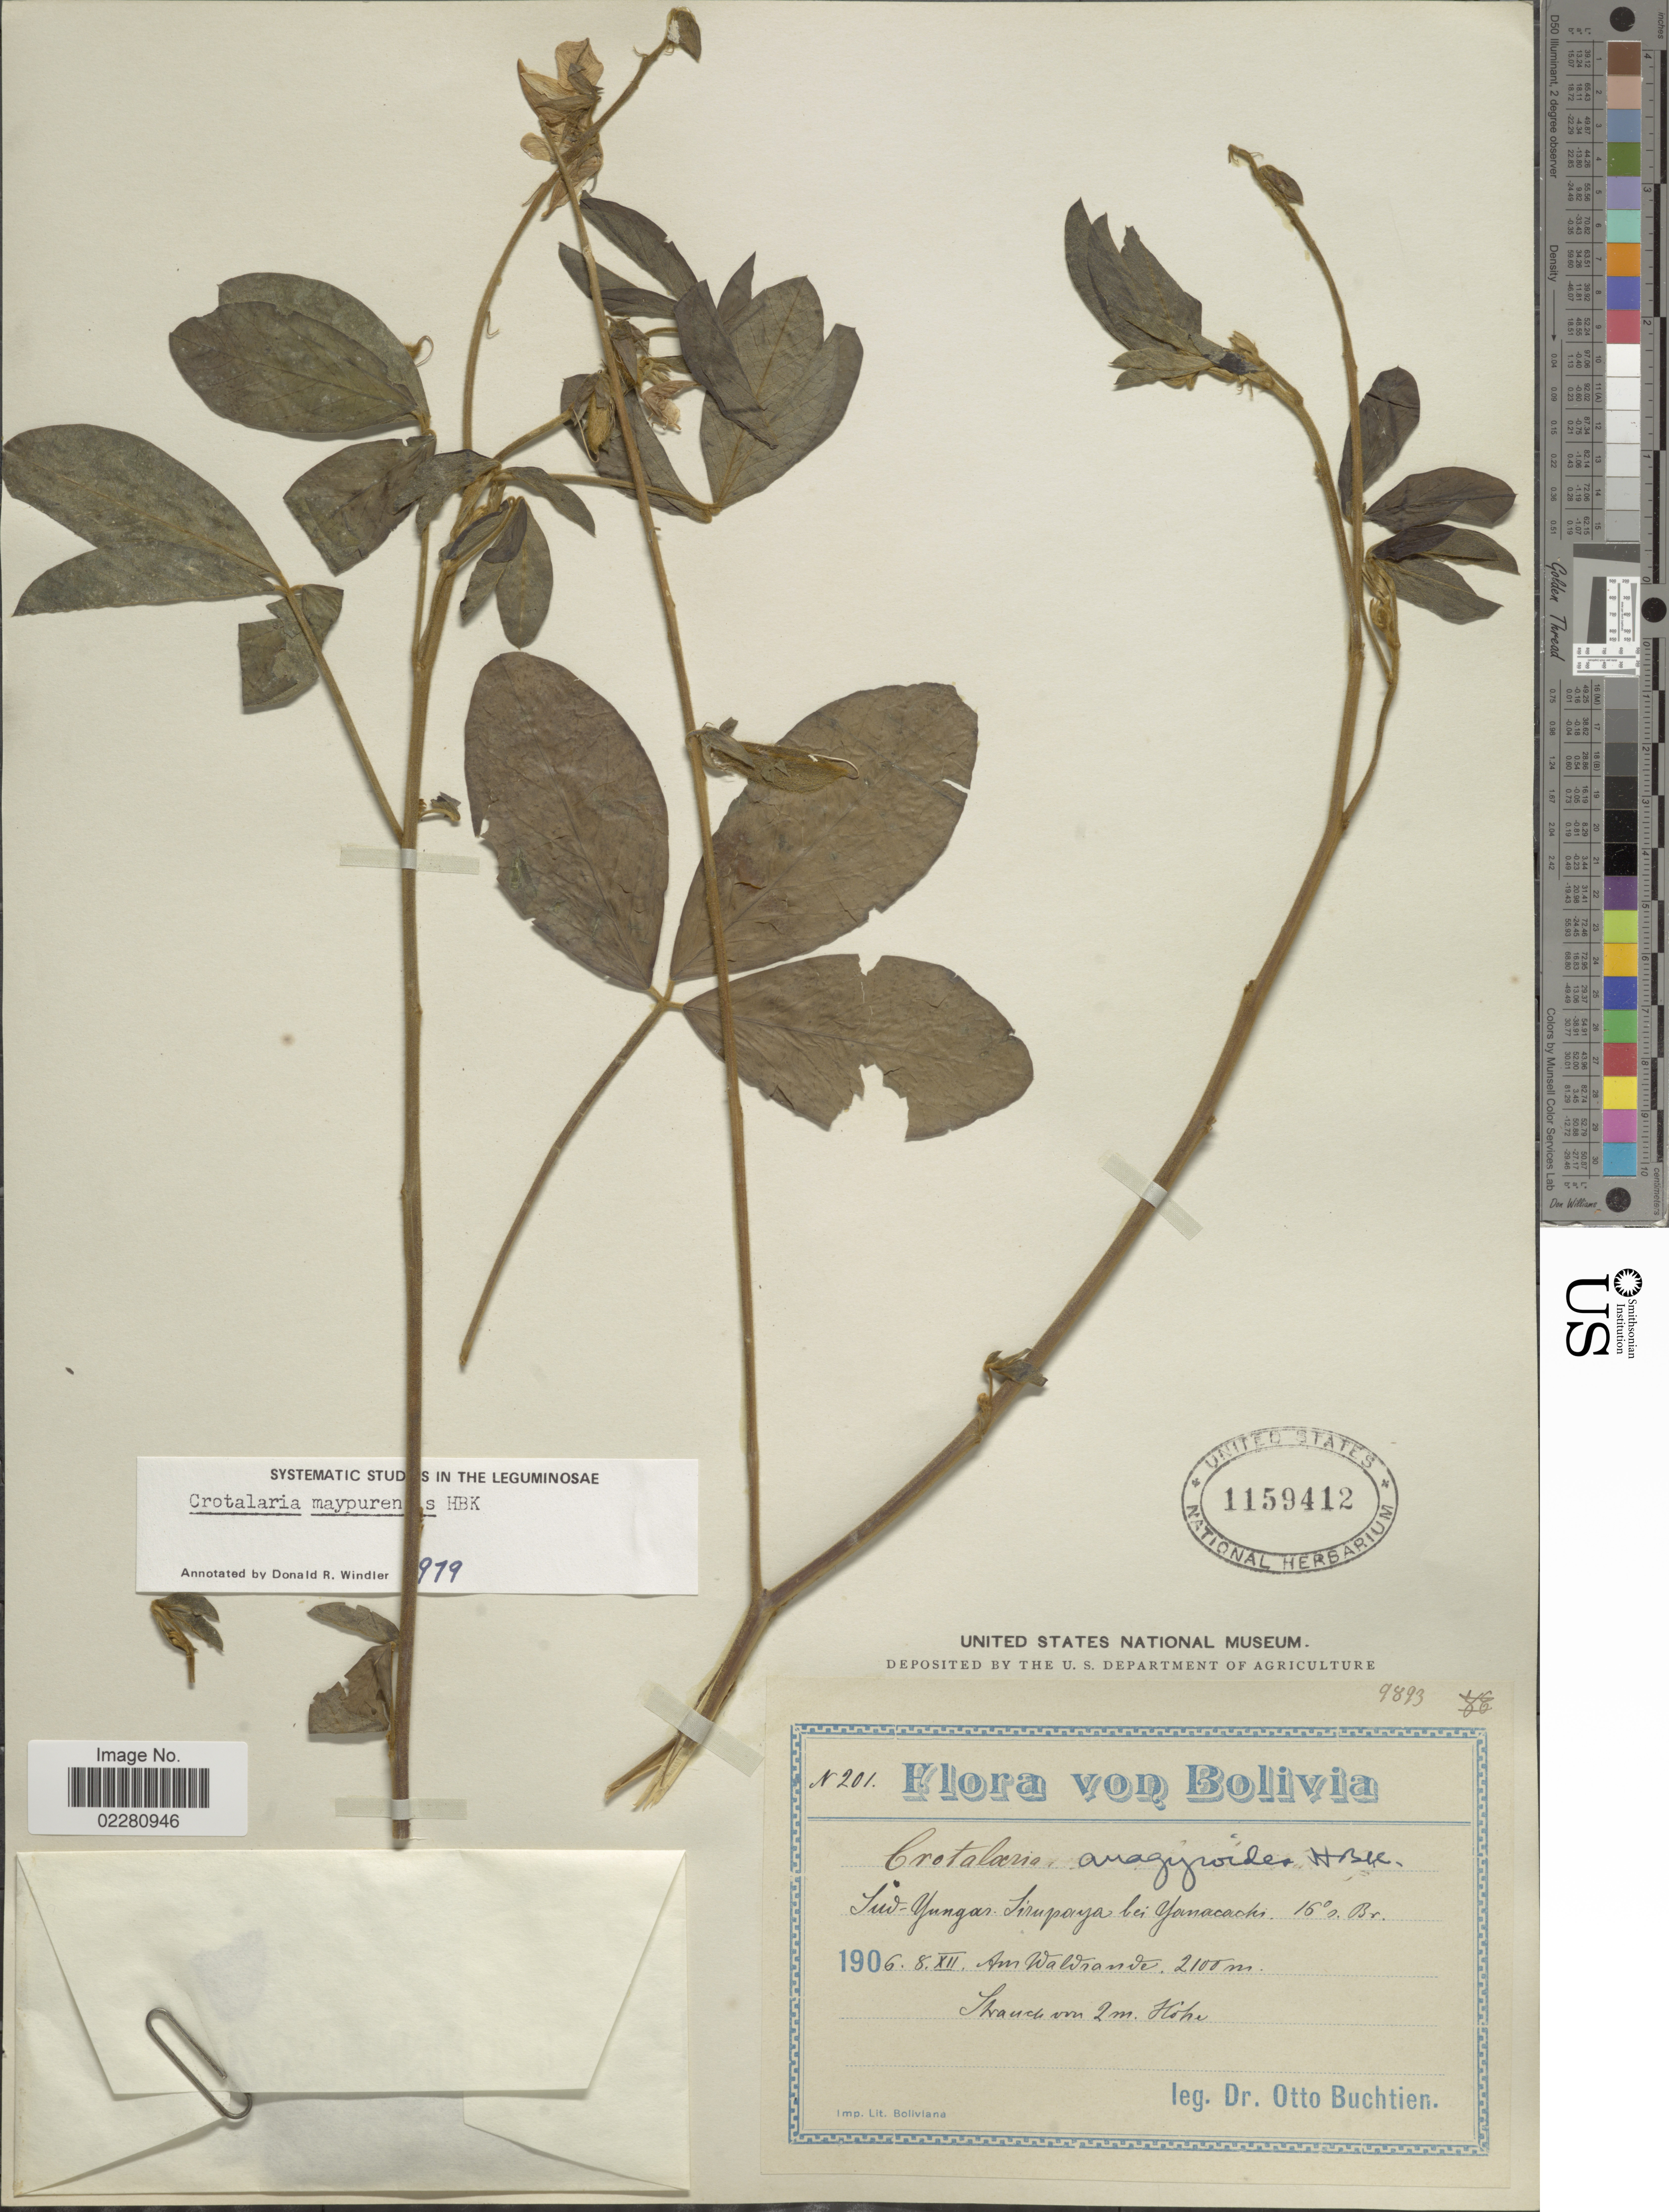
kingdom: Plantae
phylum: Tracheophyta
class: Magnoliopsida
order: Fabales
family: Fabaceae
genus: Crotalaria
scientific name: Crotalaria maypurensis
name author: Kunth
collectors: O. Buchtien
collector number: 201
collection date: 1906-12-08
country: Bolivia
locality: Sud-Yungas, Sirapaya bei Yanacachi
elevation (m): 2100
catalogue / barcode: US 1159412